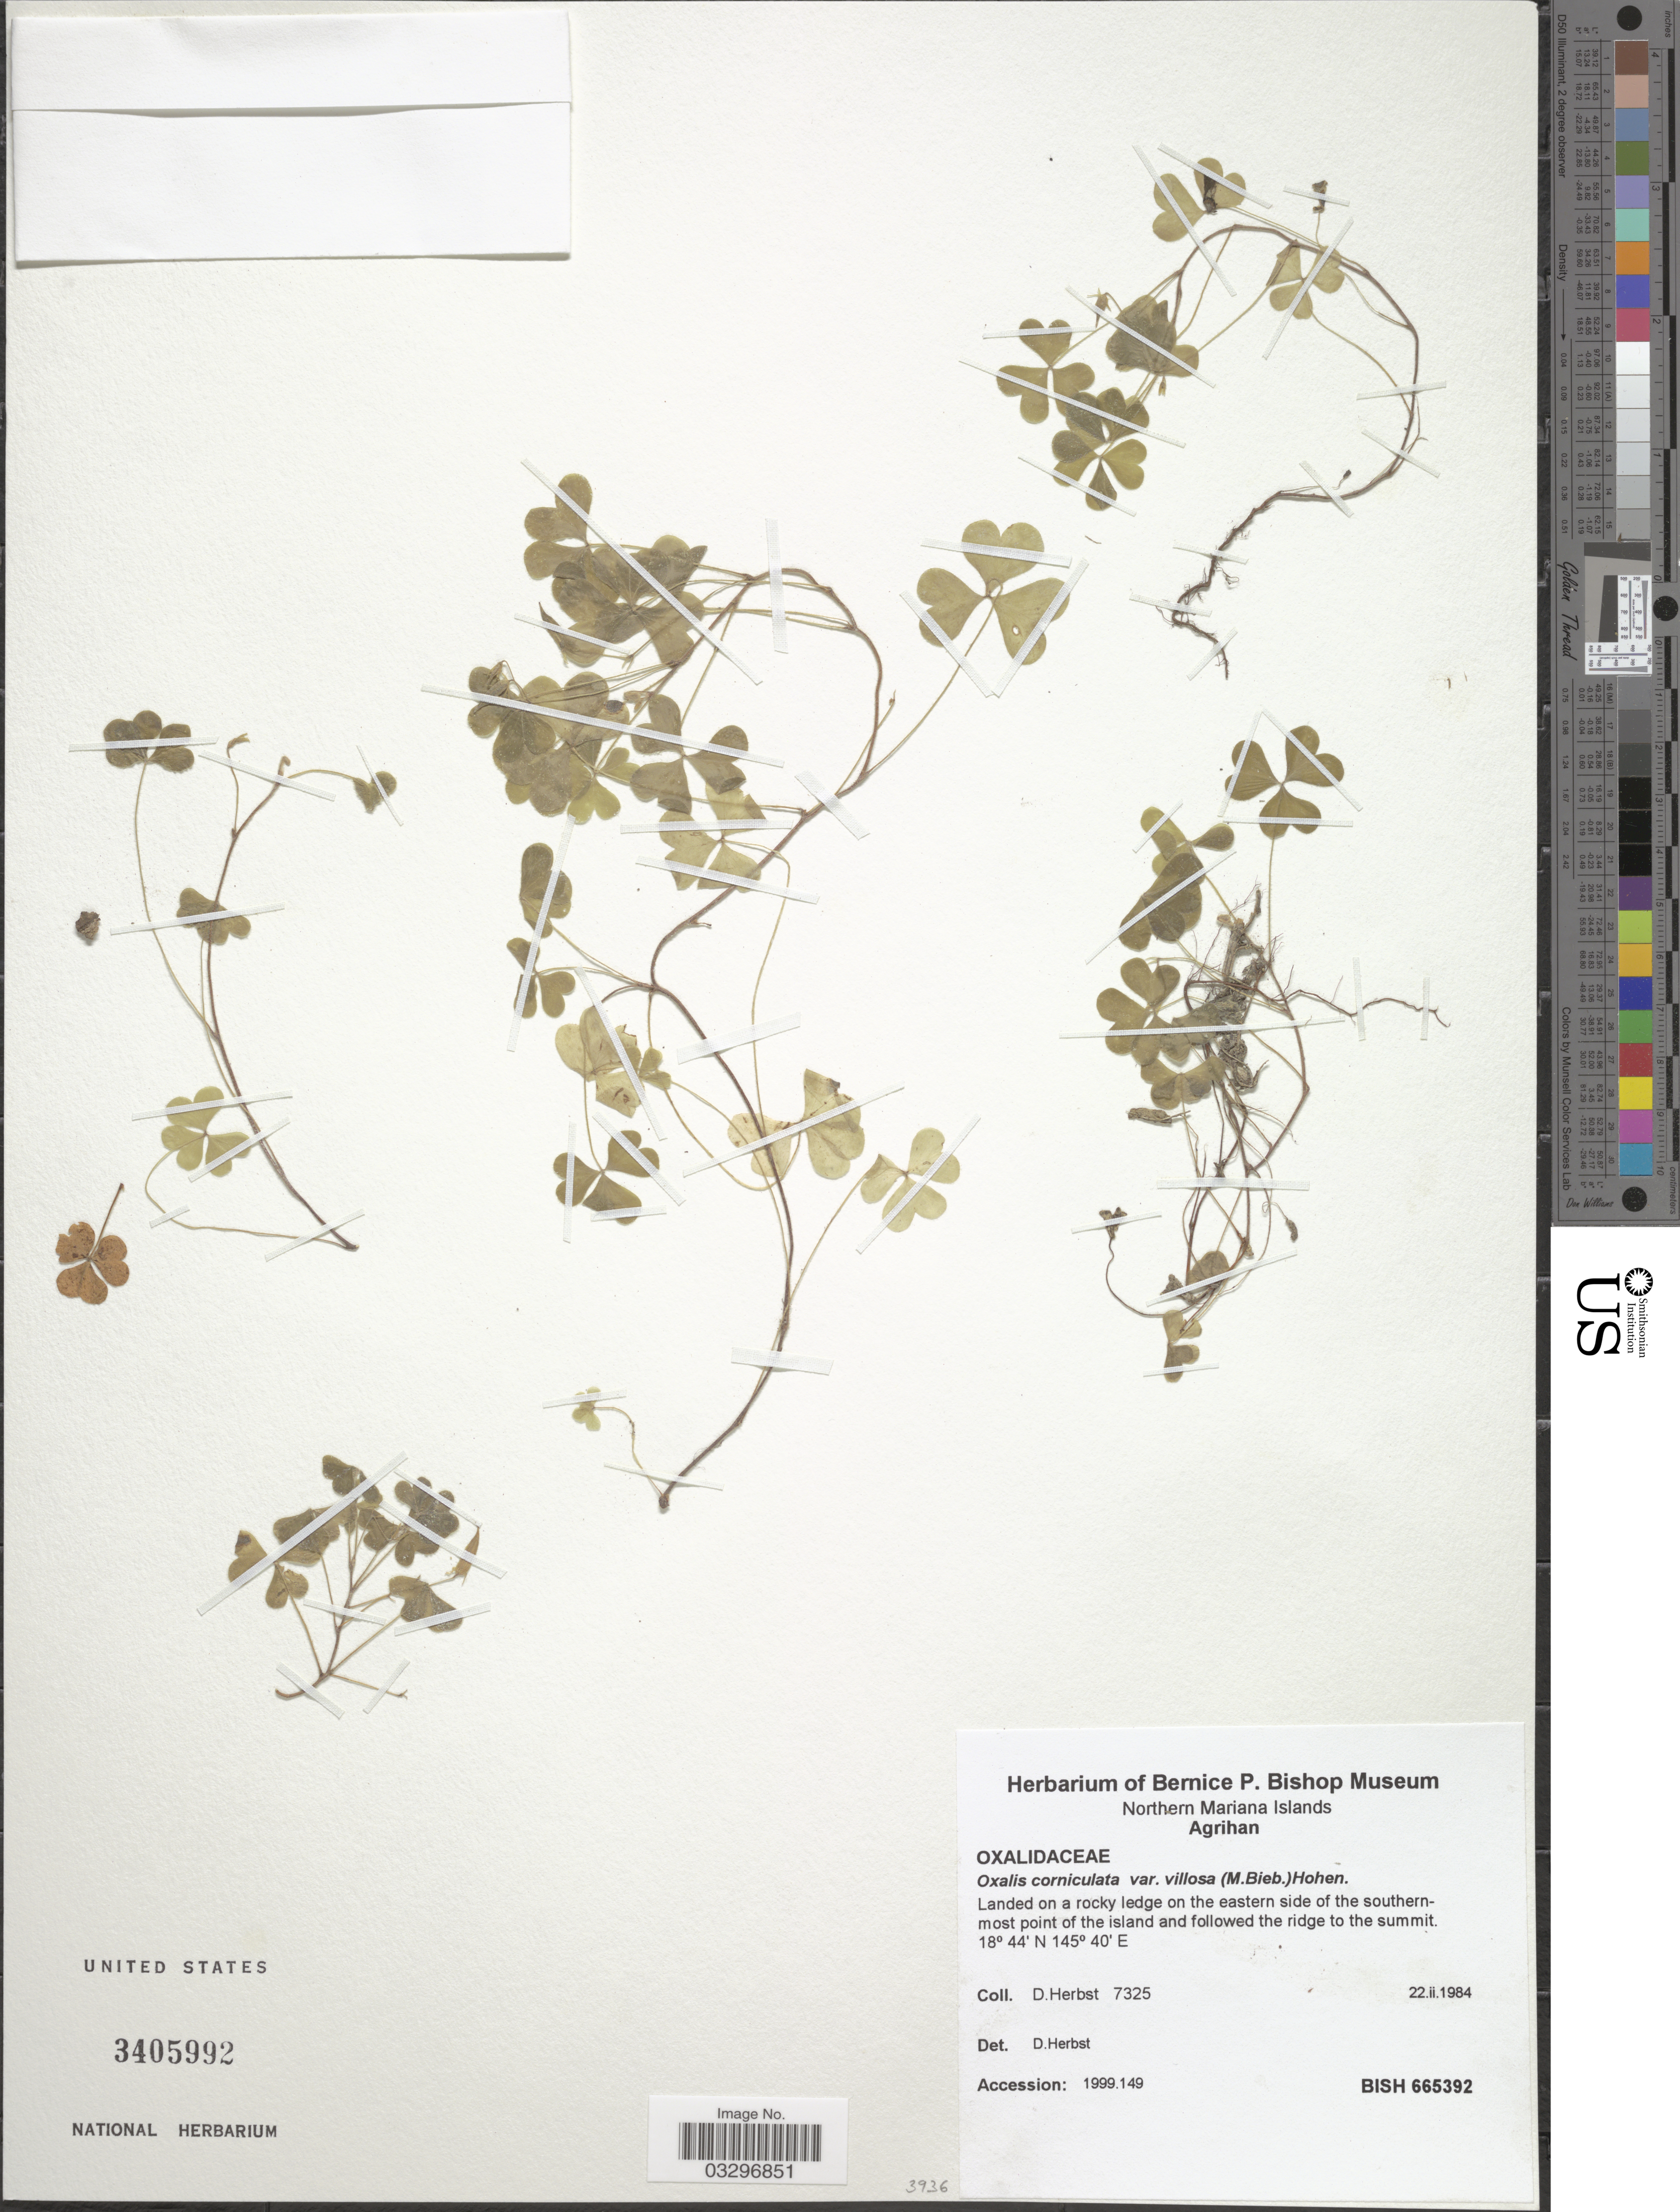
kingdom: Plantae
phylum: Tracheophyta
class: Magnoliopsida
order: Oxalidales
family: Oxalidaceae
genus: Oxalis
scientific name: Oxalis corniculata var. villosa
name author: (M. Bieb.) Hohen.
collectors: D. Herbst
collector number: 7325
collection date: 1984-02-22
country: Northern Mariana Islands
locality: Agrihan. The southern-most point of the island and followed the ridge to the summit.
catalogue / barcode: US 3405992